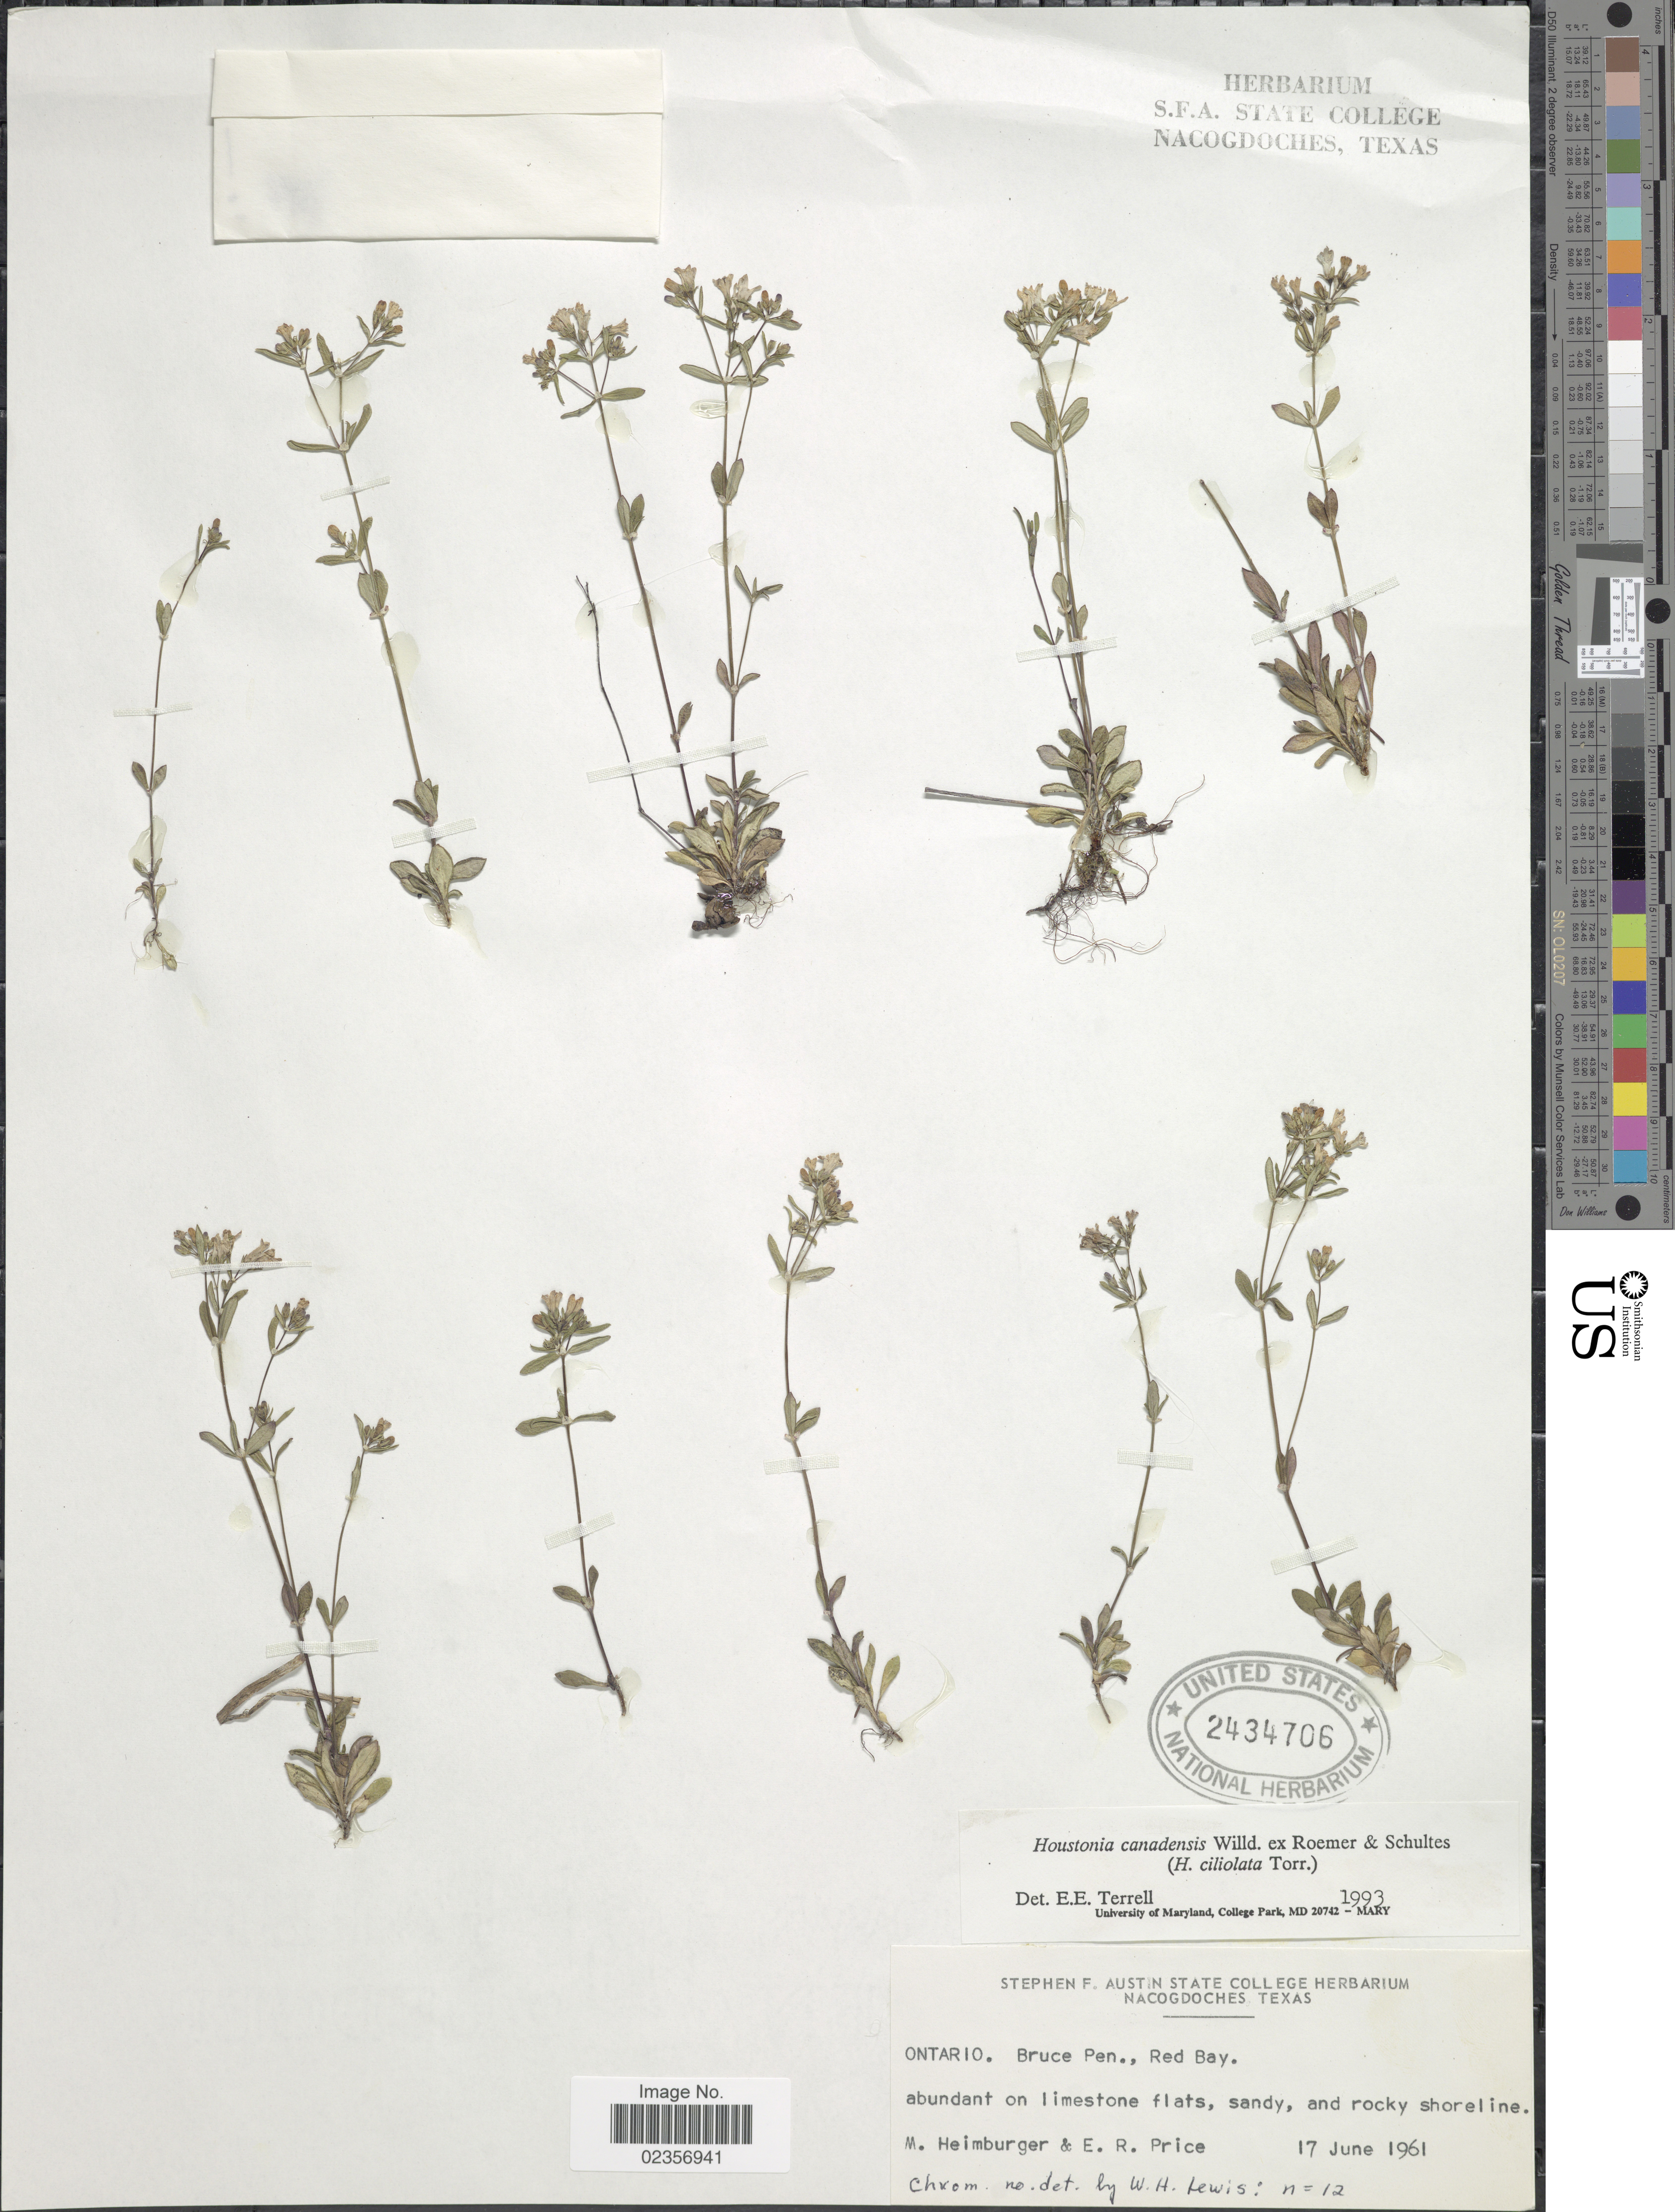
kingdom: Plantae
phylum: Tracheophyta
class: Magnoliopsida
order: Gentianales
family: Rubiaceae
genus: Houstonia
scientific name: Houstonia canadensis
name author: Willd.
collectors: M. Heimburger & E. Price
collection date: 1961-06-17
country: Canada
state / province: Ontario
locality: Bruce Pen., Red Bay, abundant on limestone flats, sandy, and rocky shoreline.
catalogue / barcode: US 2434706